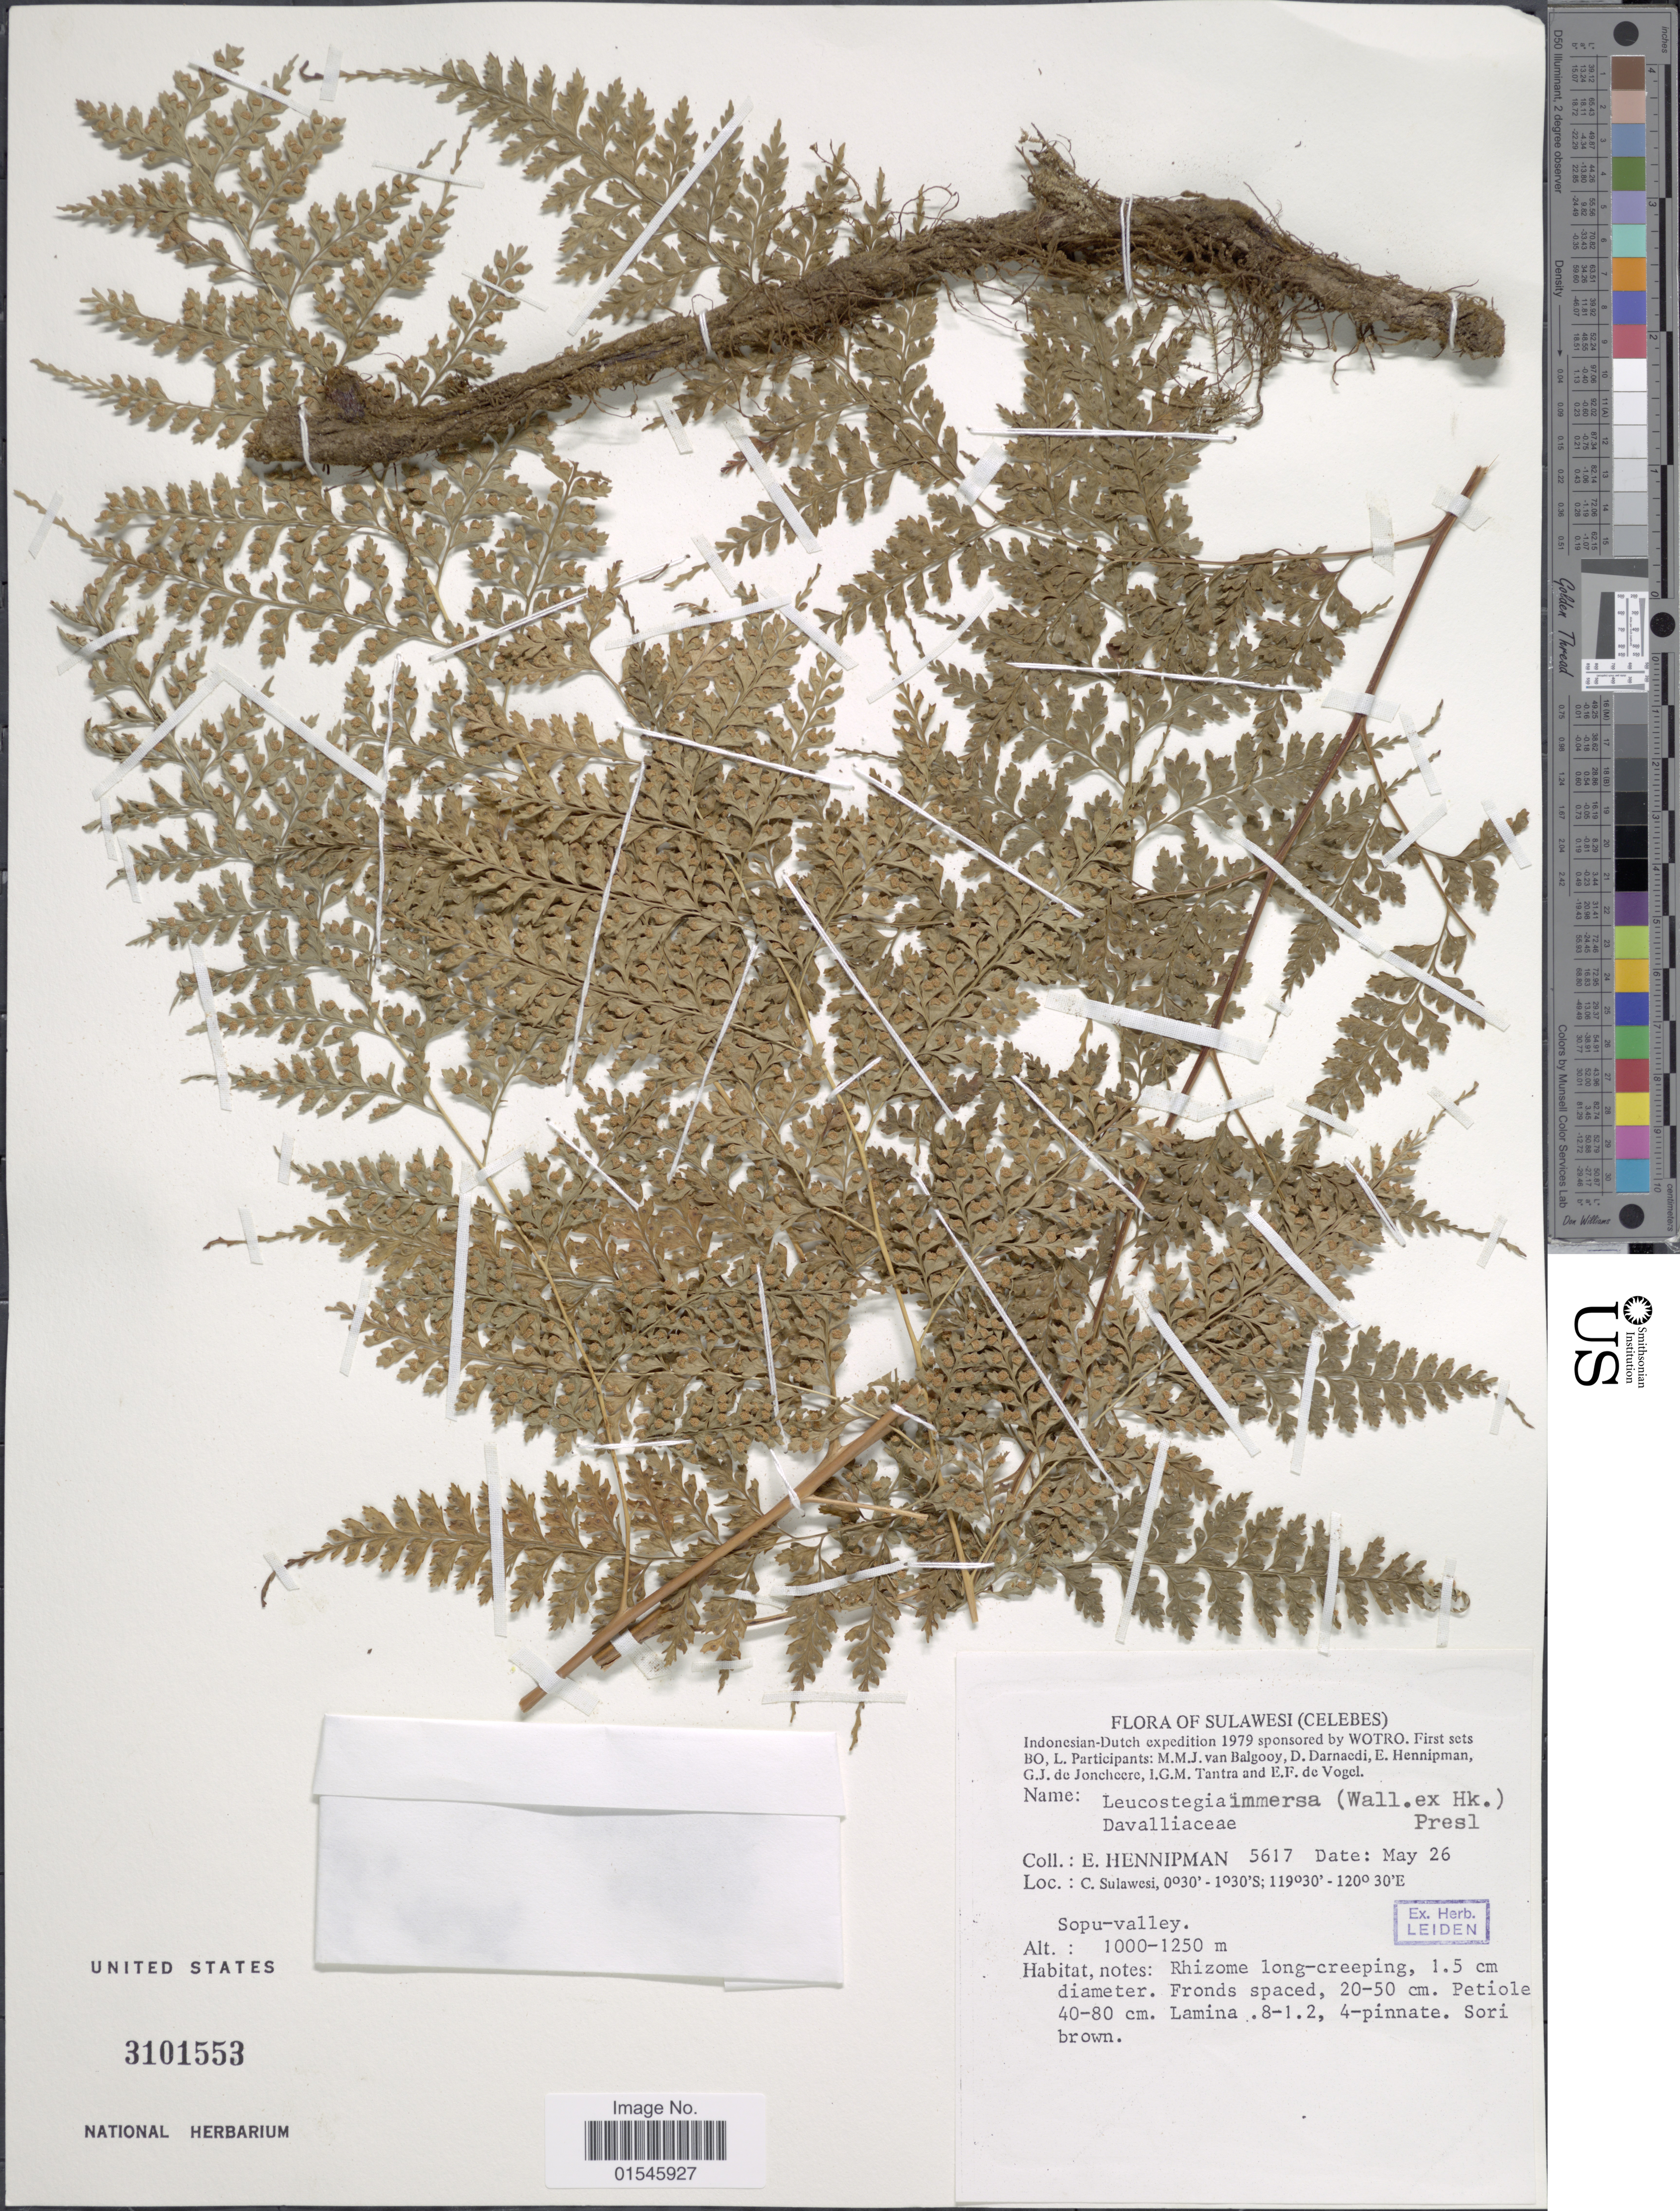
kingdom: Plantae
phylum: Tracheophyta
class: Polypodiopsida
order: Polypodiales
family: Hypodematiaceae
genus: Leucostegia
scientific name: Leucostegia truncata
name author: (D. Don) Fraser-Jenk.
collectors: E. Hennipman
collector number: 5617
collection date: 1979-05-26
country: Indonesia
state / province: Sulawesi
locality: (Celebes), C. Sulawesi, Sopu-valley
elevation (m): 1000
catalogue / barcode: US 3101553